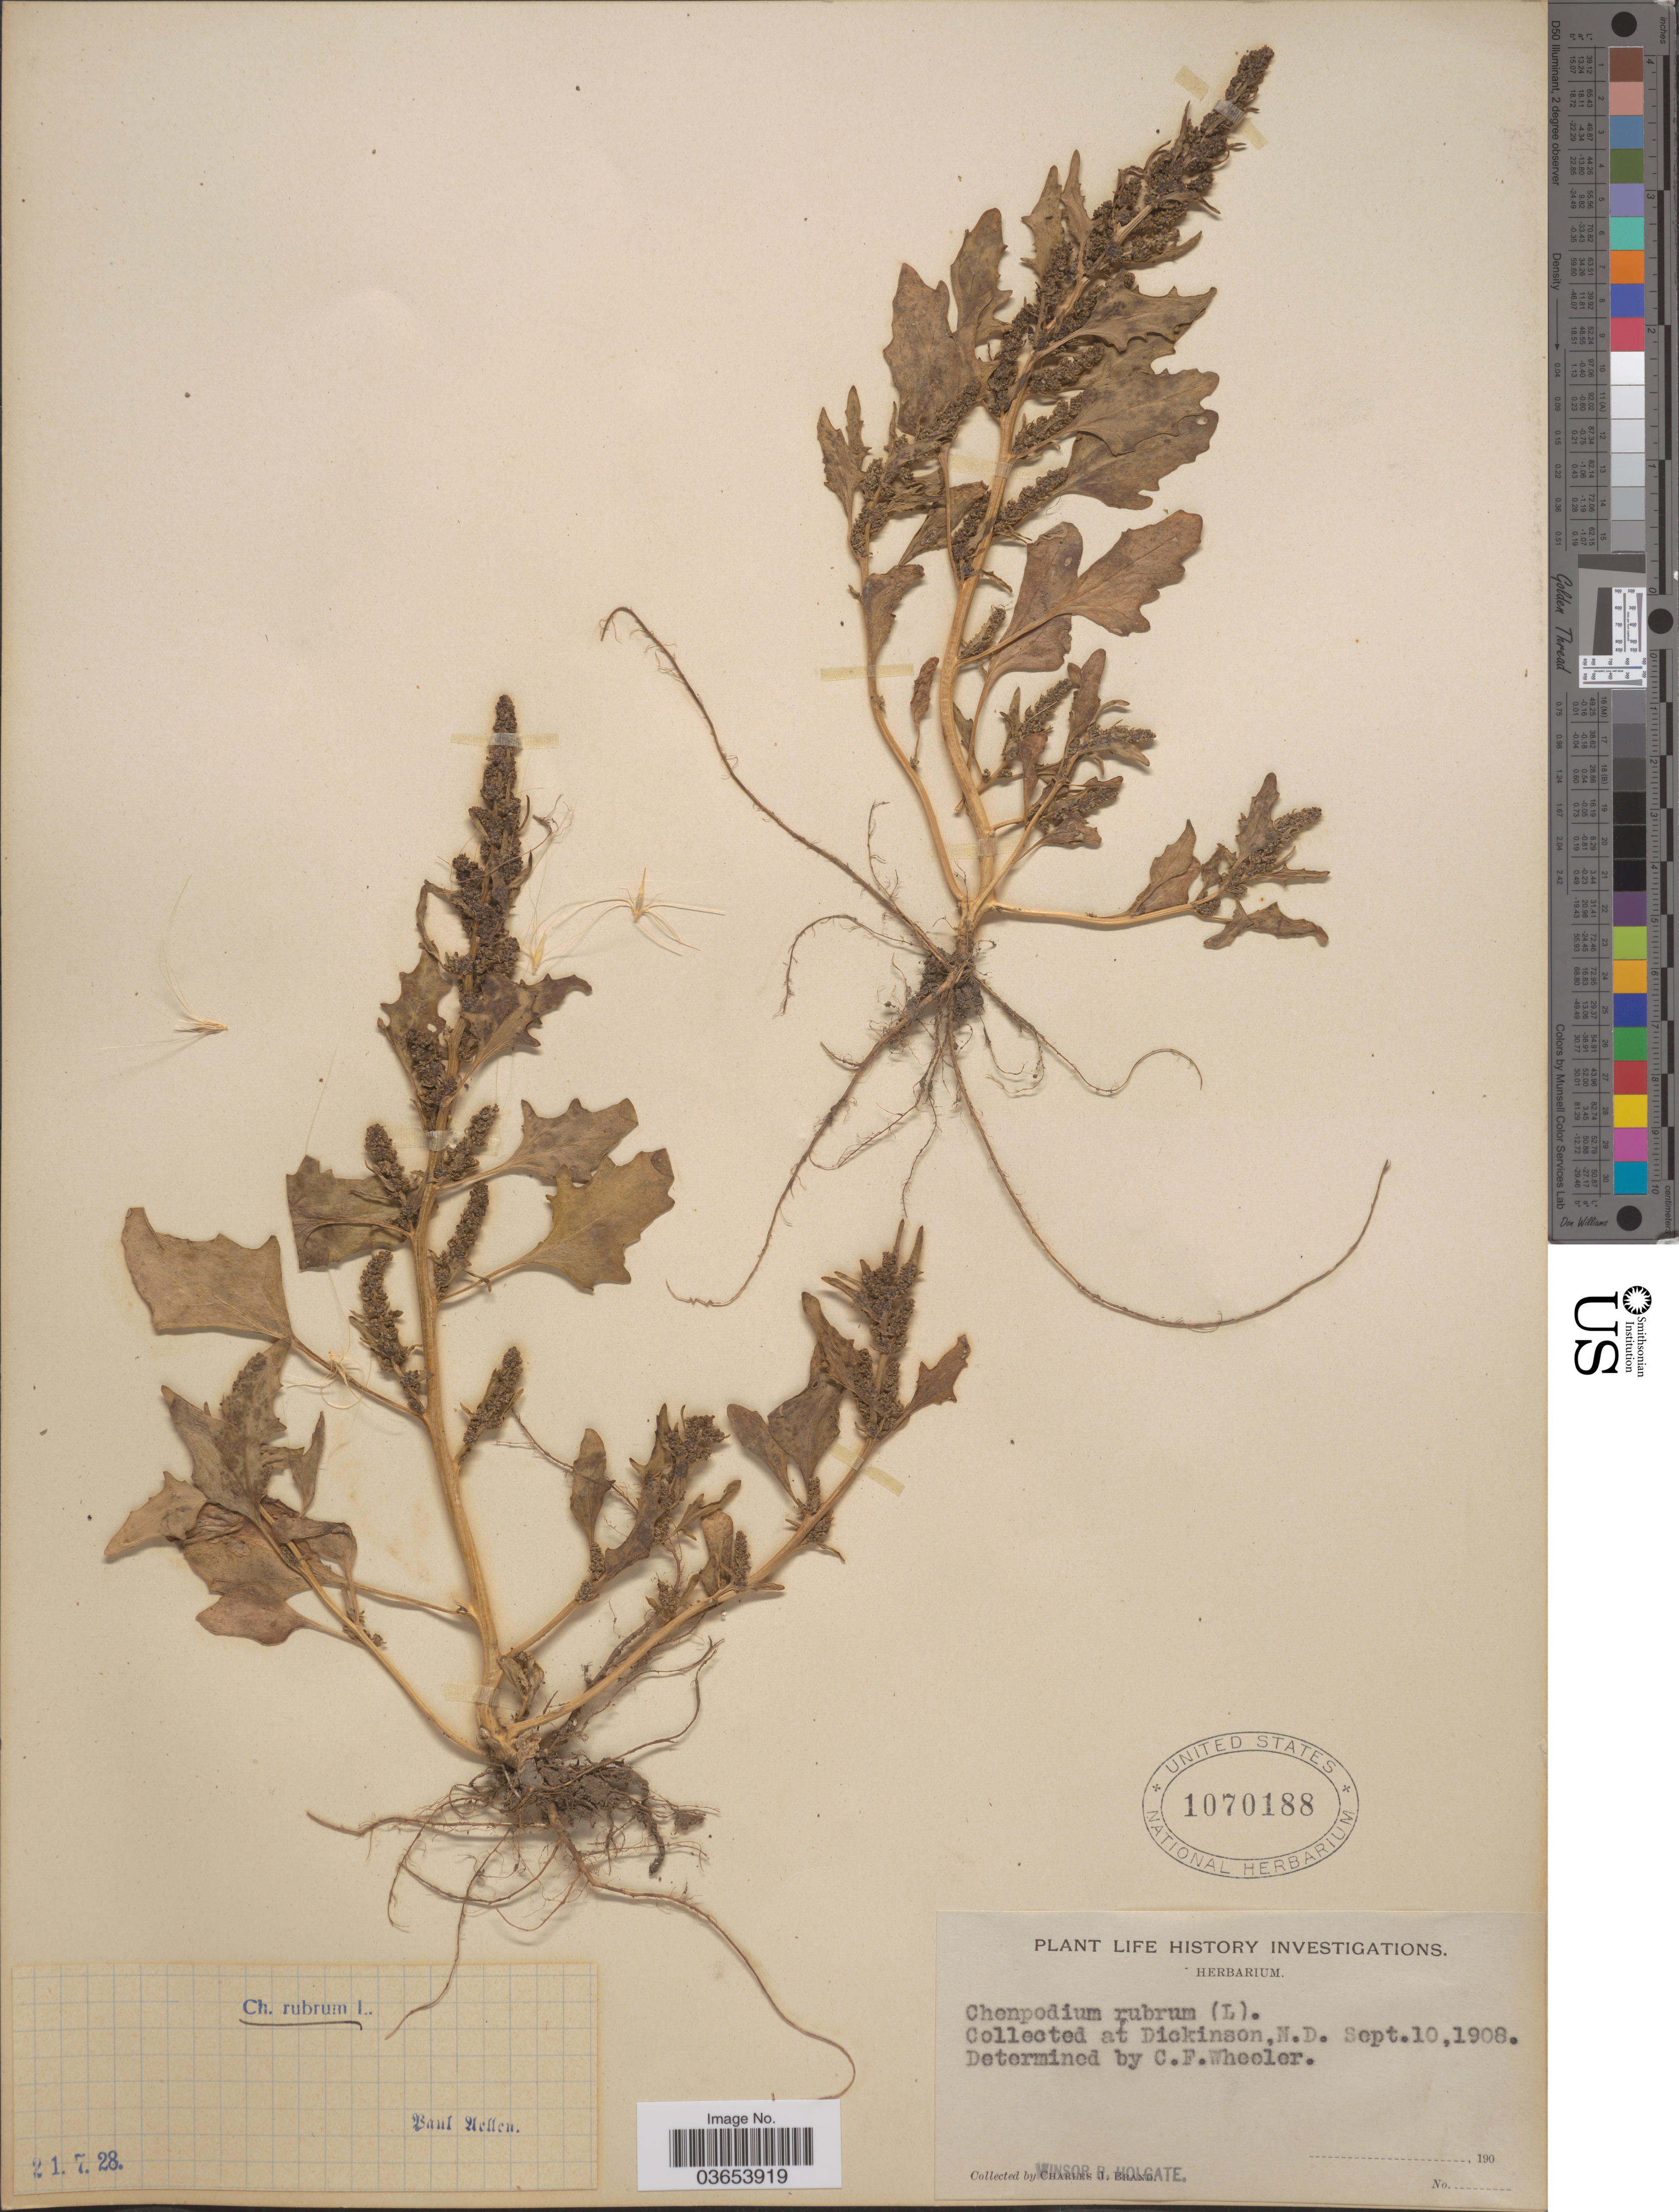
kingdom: Plantae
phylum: Tracheophyta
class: Magnoliopsida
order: Caryophyllales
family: Amaranthaceae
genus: Chenopodium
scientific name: Chenopodium rubrum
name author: L.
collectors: W. Holgate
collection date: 1908-09-10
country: United States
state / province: North Dakota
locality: At Dickenson.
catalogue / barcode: US 1070188